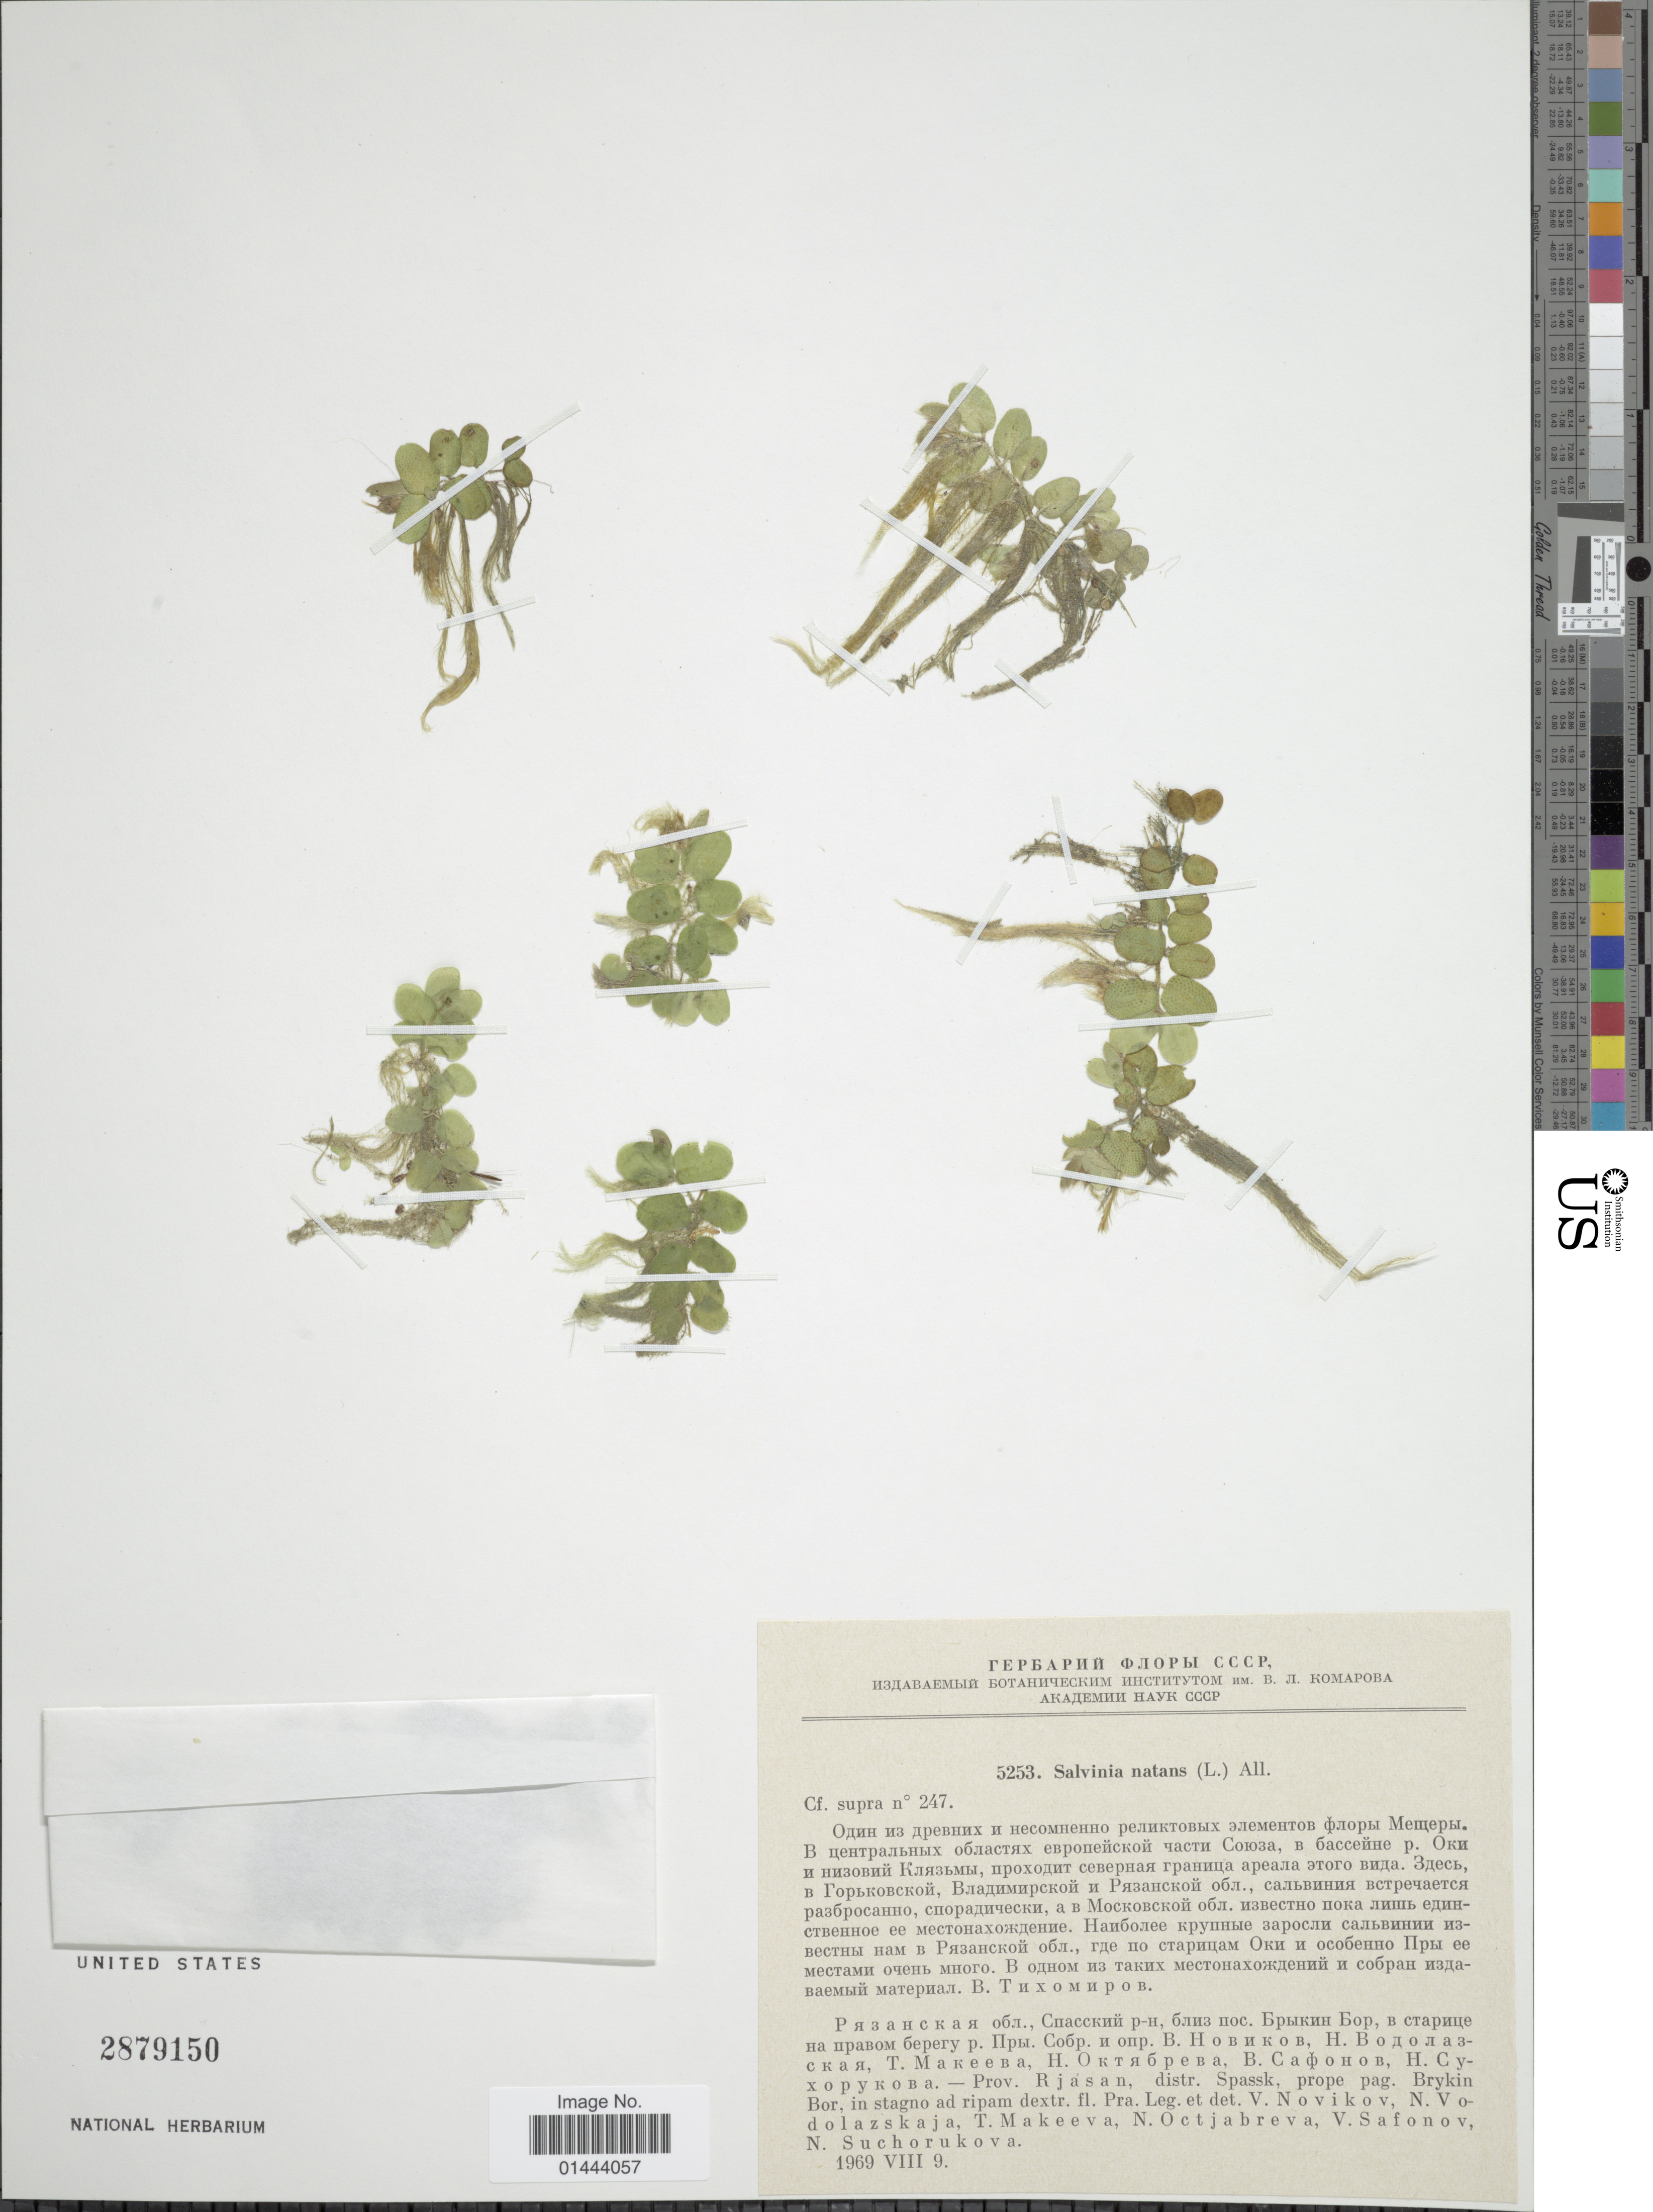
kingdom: Plantae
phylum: Tracheophyta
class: Polypodiopsida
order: Salviniales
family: Salviniaceae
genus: Salvinia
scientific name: Salvinia natans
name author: (L.) All.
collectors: V. Novikov, N. Vodolazskaja, T. Makeeva, N. Octjabreva & et al.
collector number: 247/5253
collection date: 1969-08-09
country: Russian Federation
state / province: Penza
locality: Prov. Rjasan, distr. Spassk, prope pag. Brykin Bor, in stagno ad ripam dextr.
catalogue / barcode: US 2879150